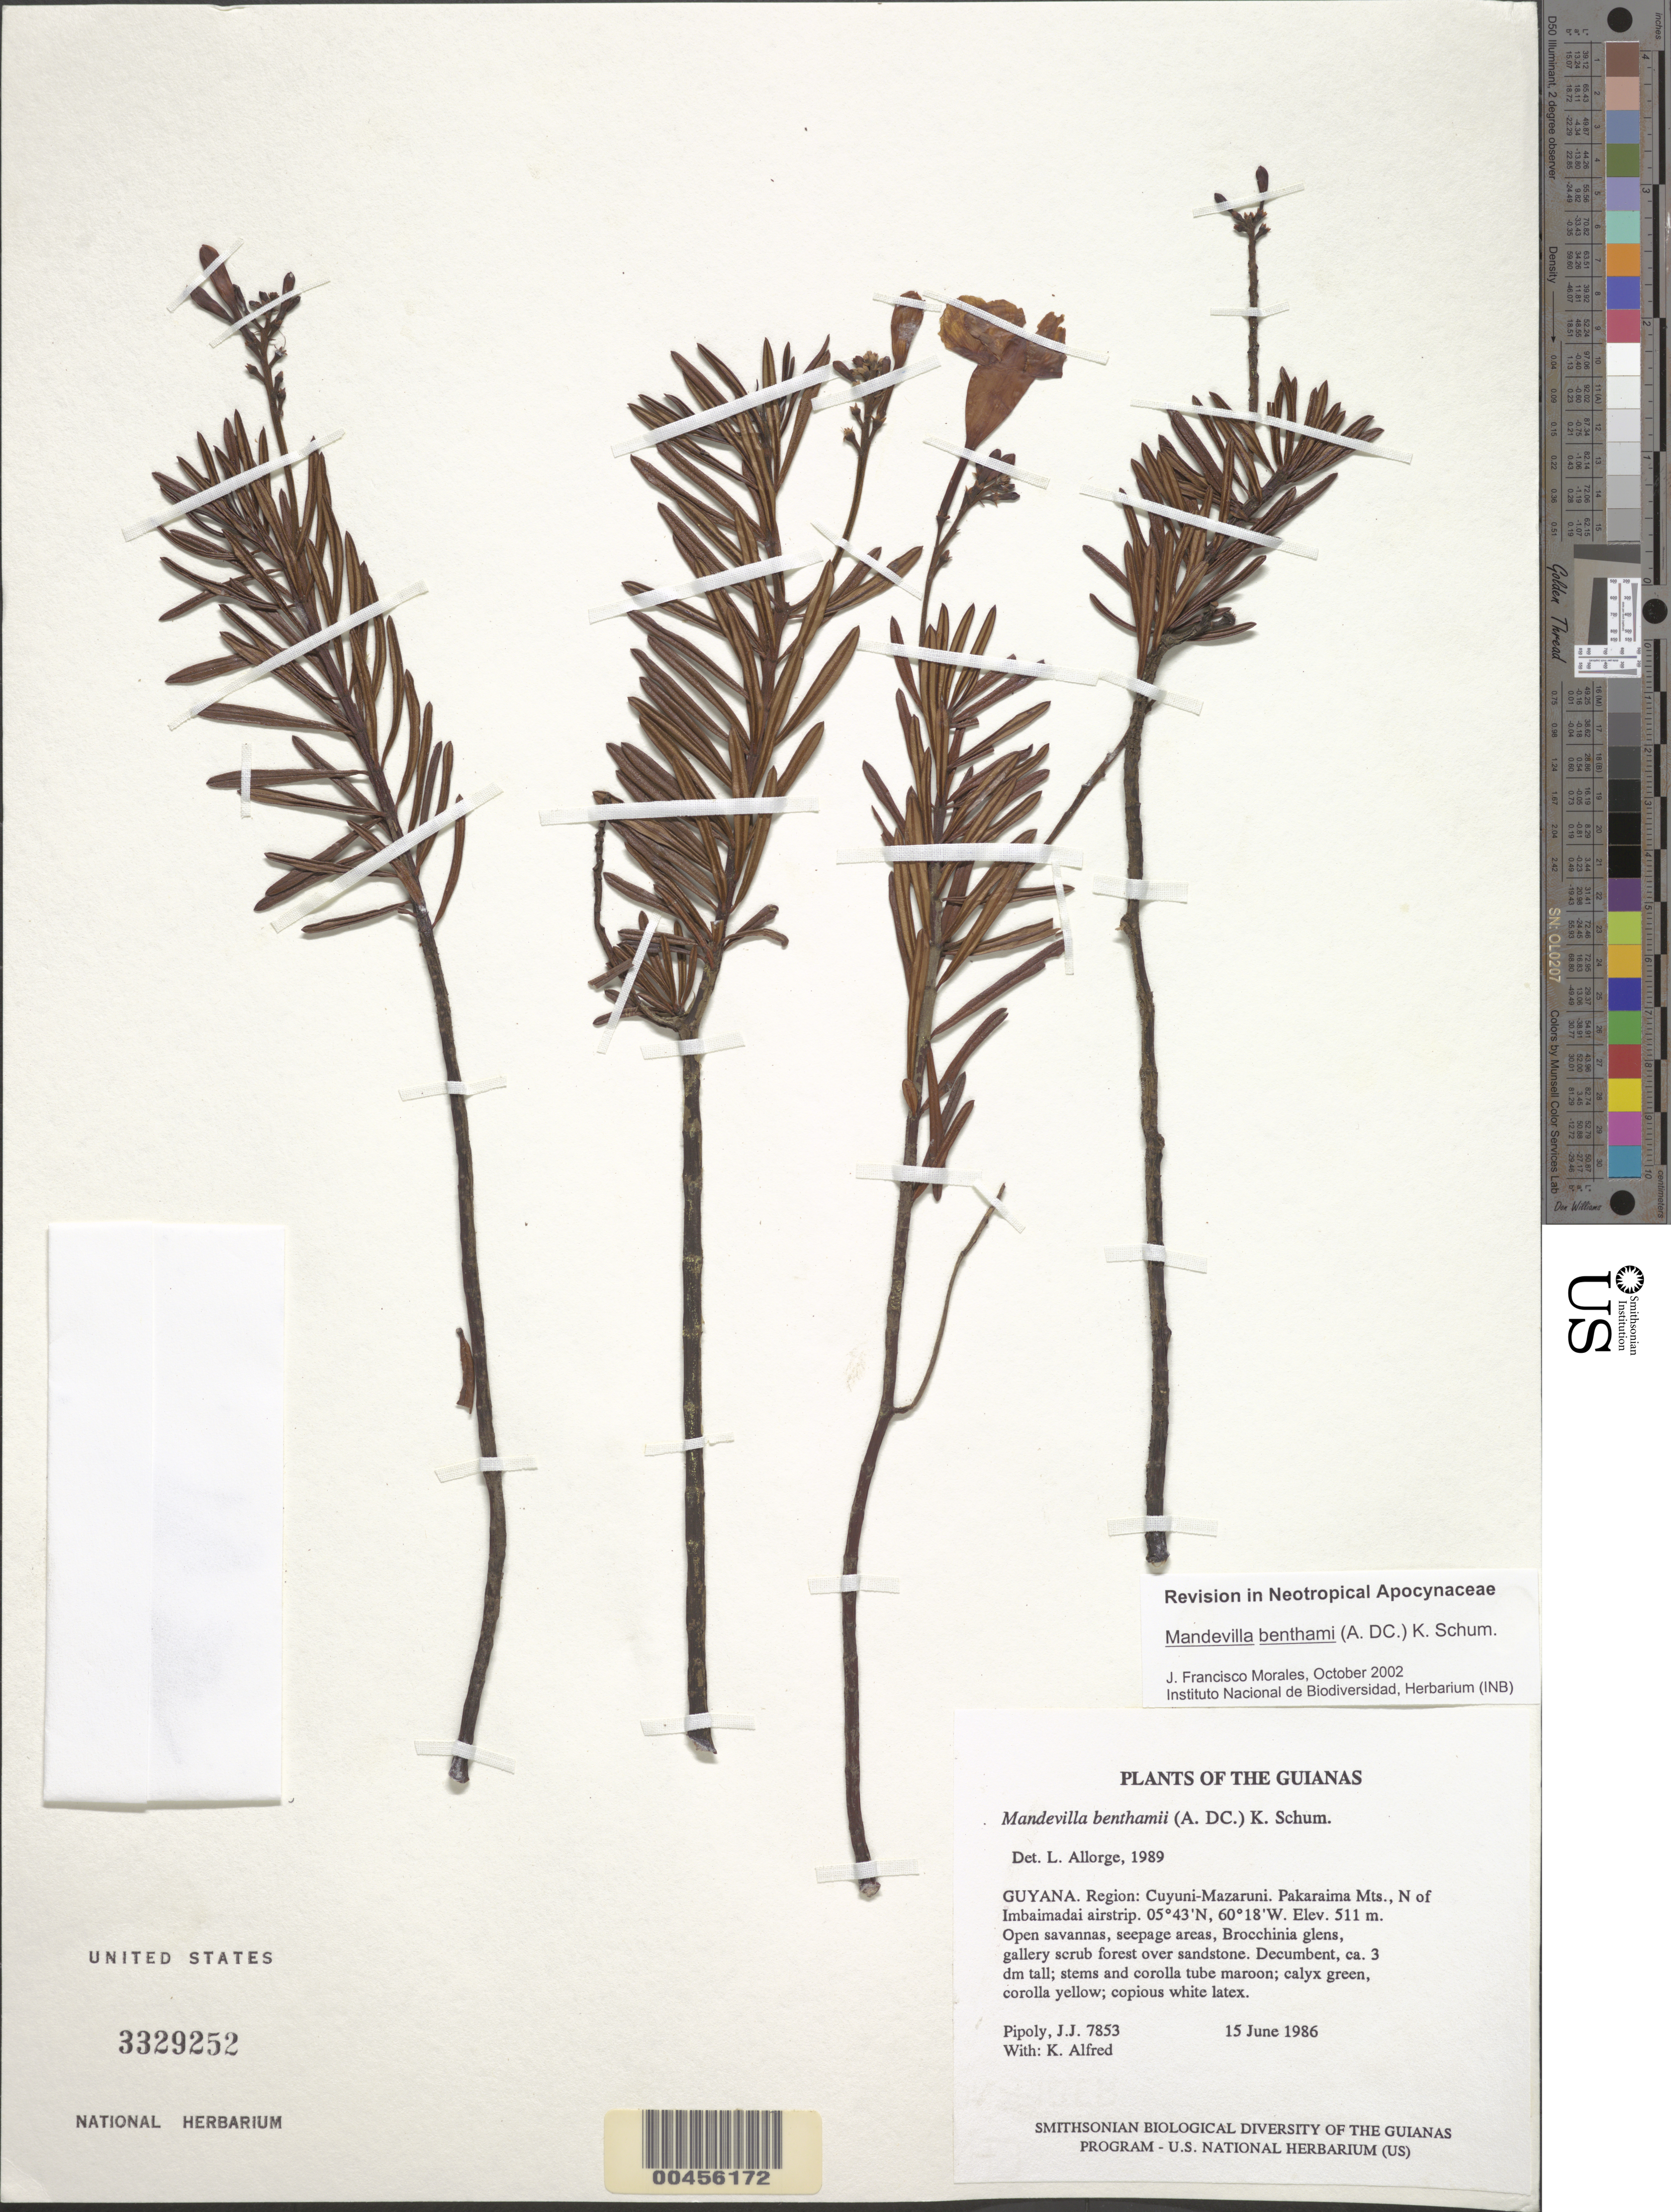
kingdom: Plantae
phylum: Tracheophyta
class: Magnoliopsida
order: Gentianales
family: Apocynaceae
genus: Mandevilla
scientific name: Mandevilla benthamii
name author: (A. DC.) K. Schum.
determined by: Morales, J. F.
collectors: J. J. Pipoly & K. Alfred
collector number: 7853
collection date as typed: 15 June 1986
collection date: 1986-06-15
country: Guyana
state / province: Cuyuni-Mazaruni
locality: Pakaraima Mts., N of Imbaimadai airstrip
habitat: Open savannas, seepage areas, Brocchinia glens, gallery scrub forest over sandstone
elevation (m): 511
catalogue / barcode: US 3329252